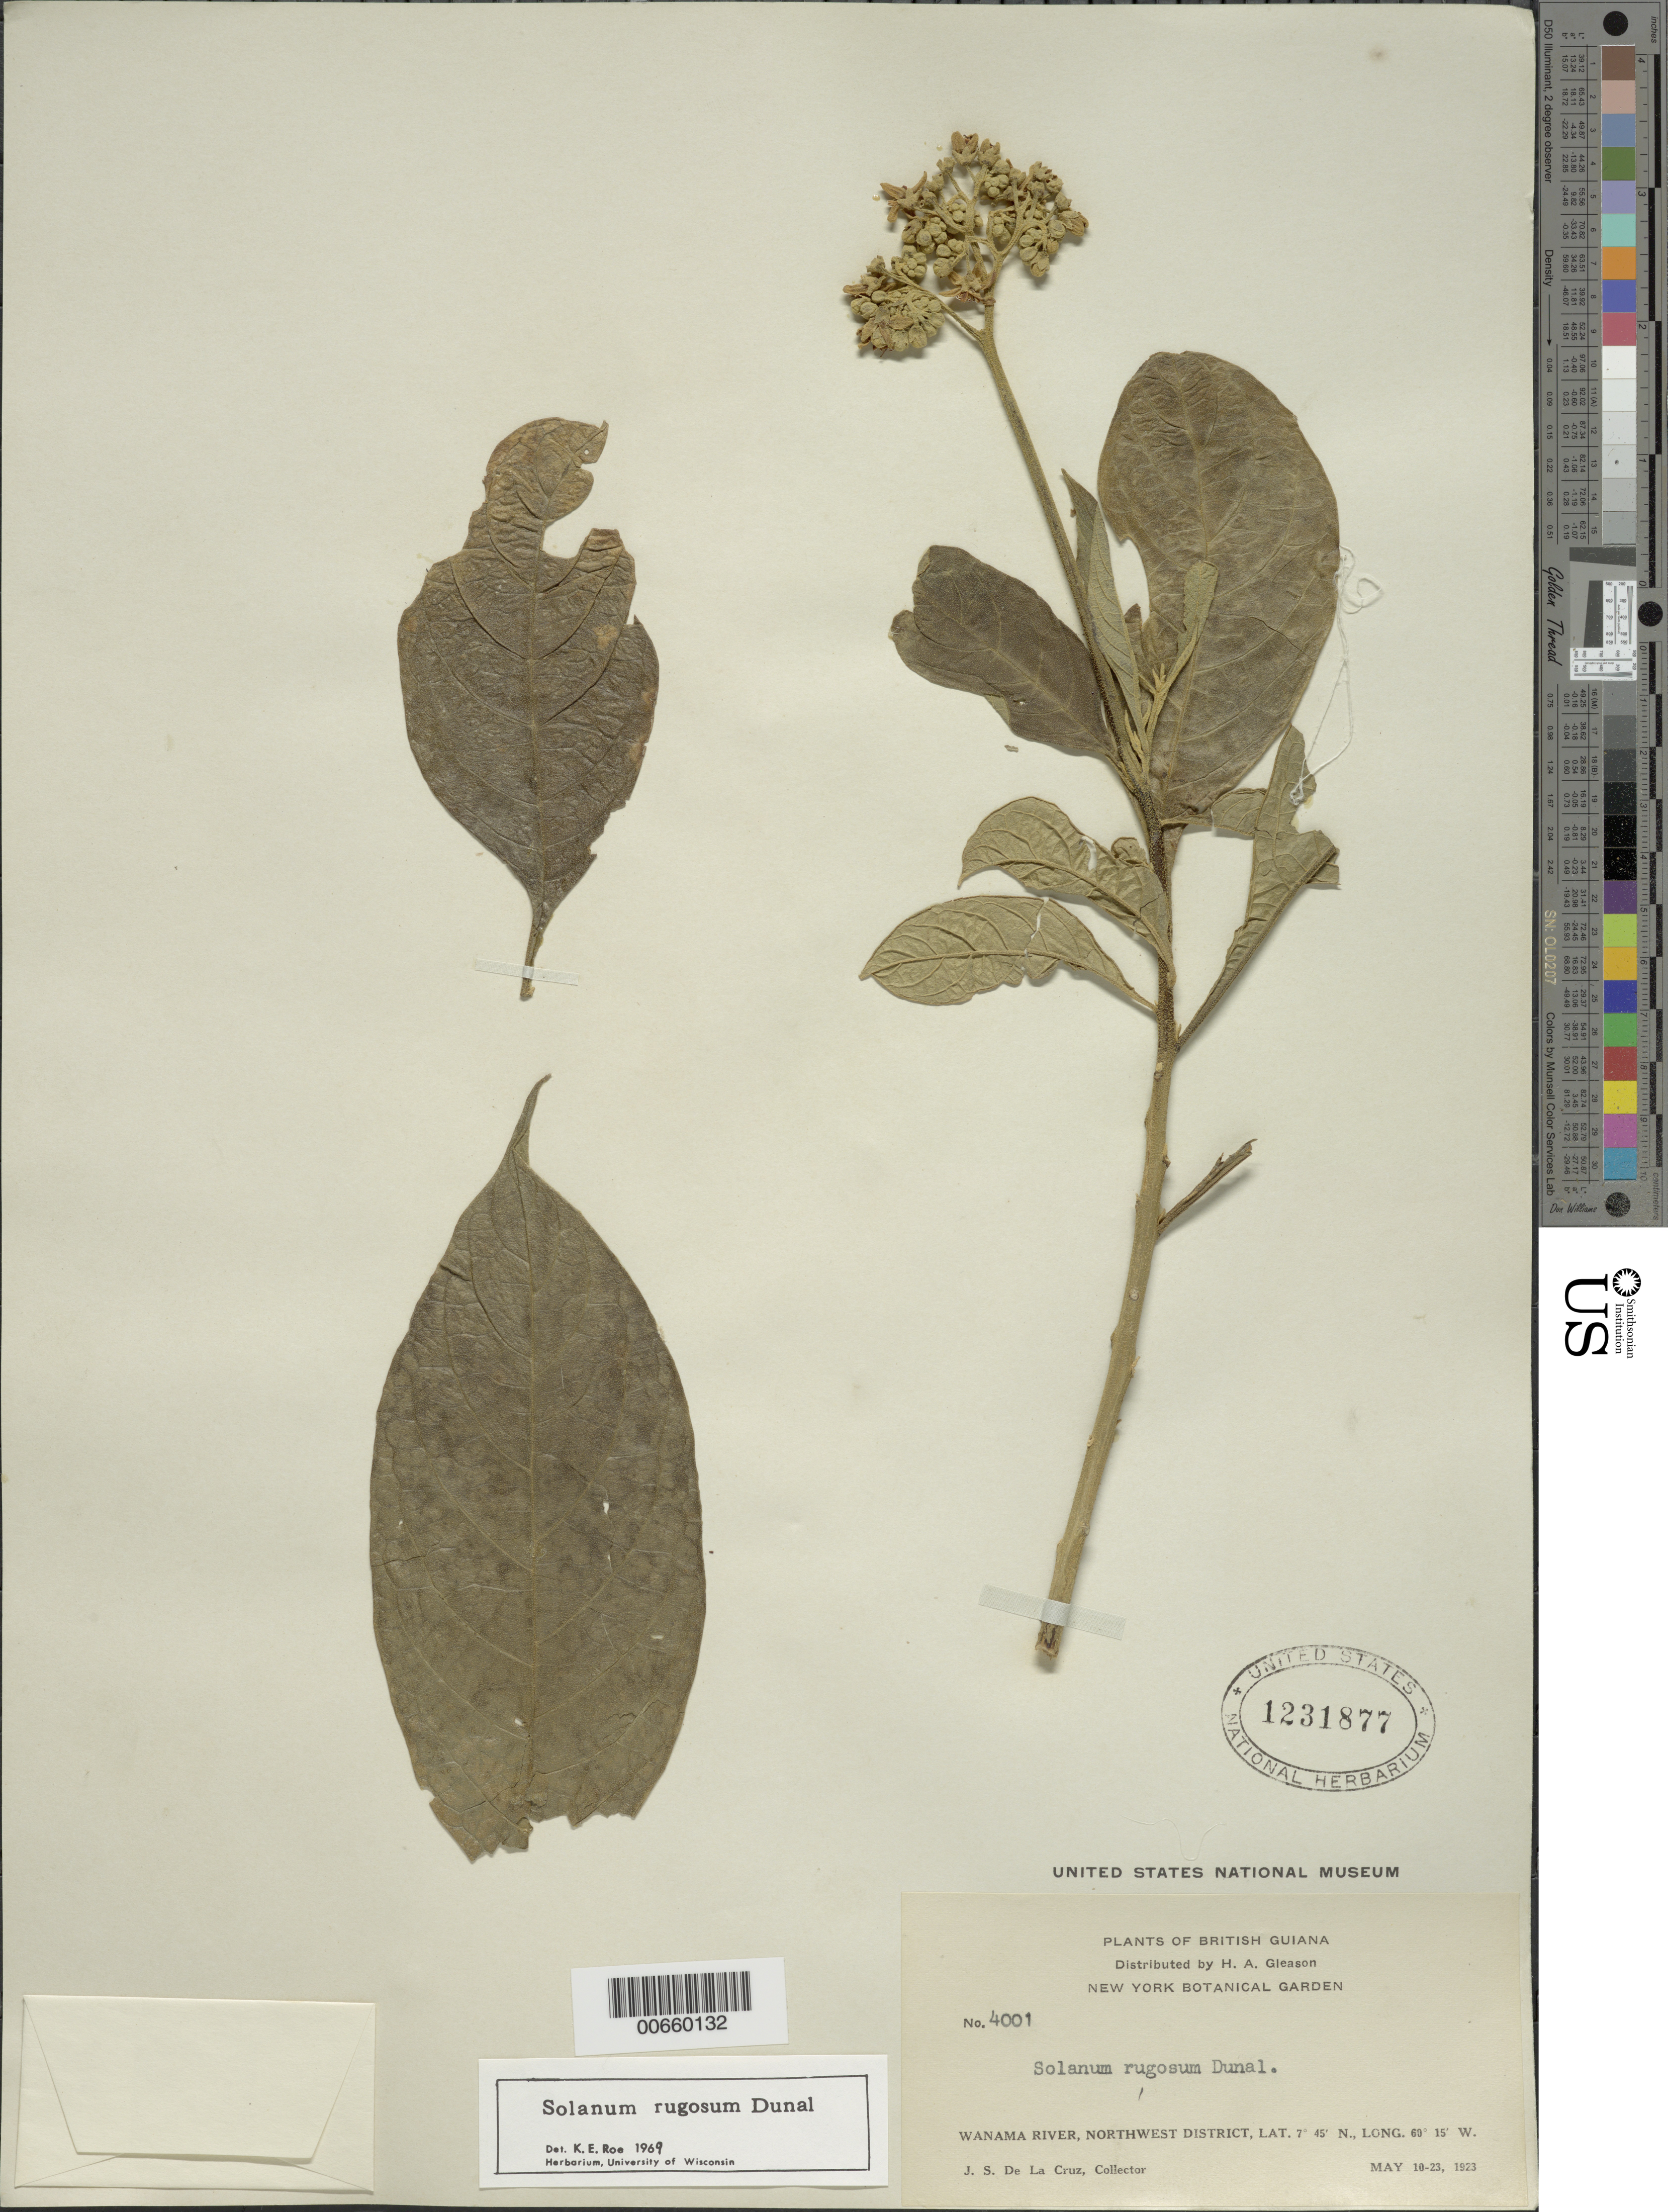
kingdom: Plantae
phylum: Tracheophyta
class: Magnoliopsida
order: Solanales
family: Solanaceae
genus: Solanum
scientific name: Solanum rugosum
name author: Dunal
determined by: Roe, K. E.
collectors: J. S. de la Cruz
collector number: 4001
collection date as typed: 5 May 1923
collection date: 1923-05-05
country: Guyana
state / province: Barima-Waini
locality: Wanama R., NW District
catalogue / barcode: US 1231877